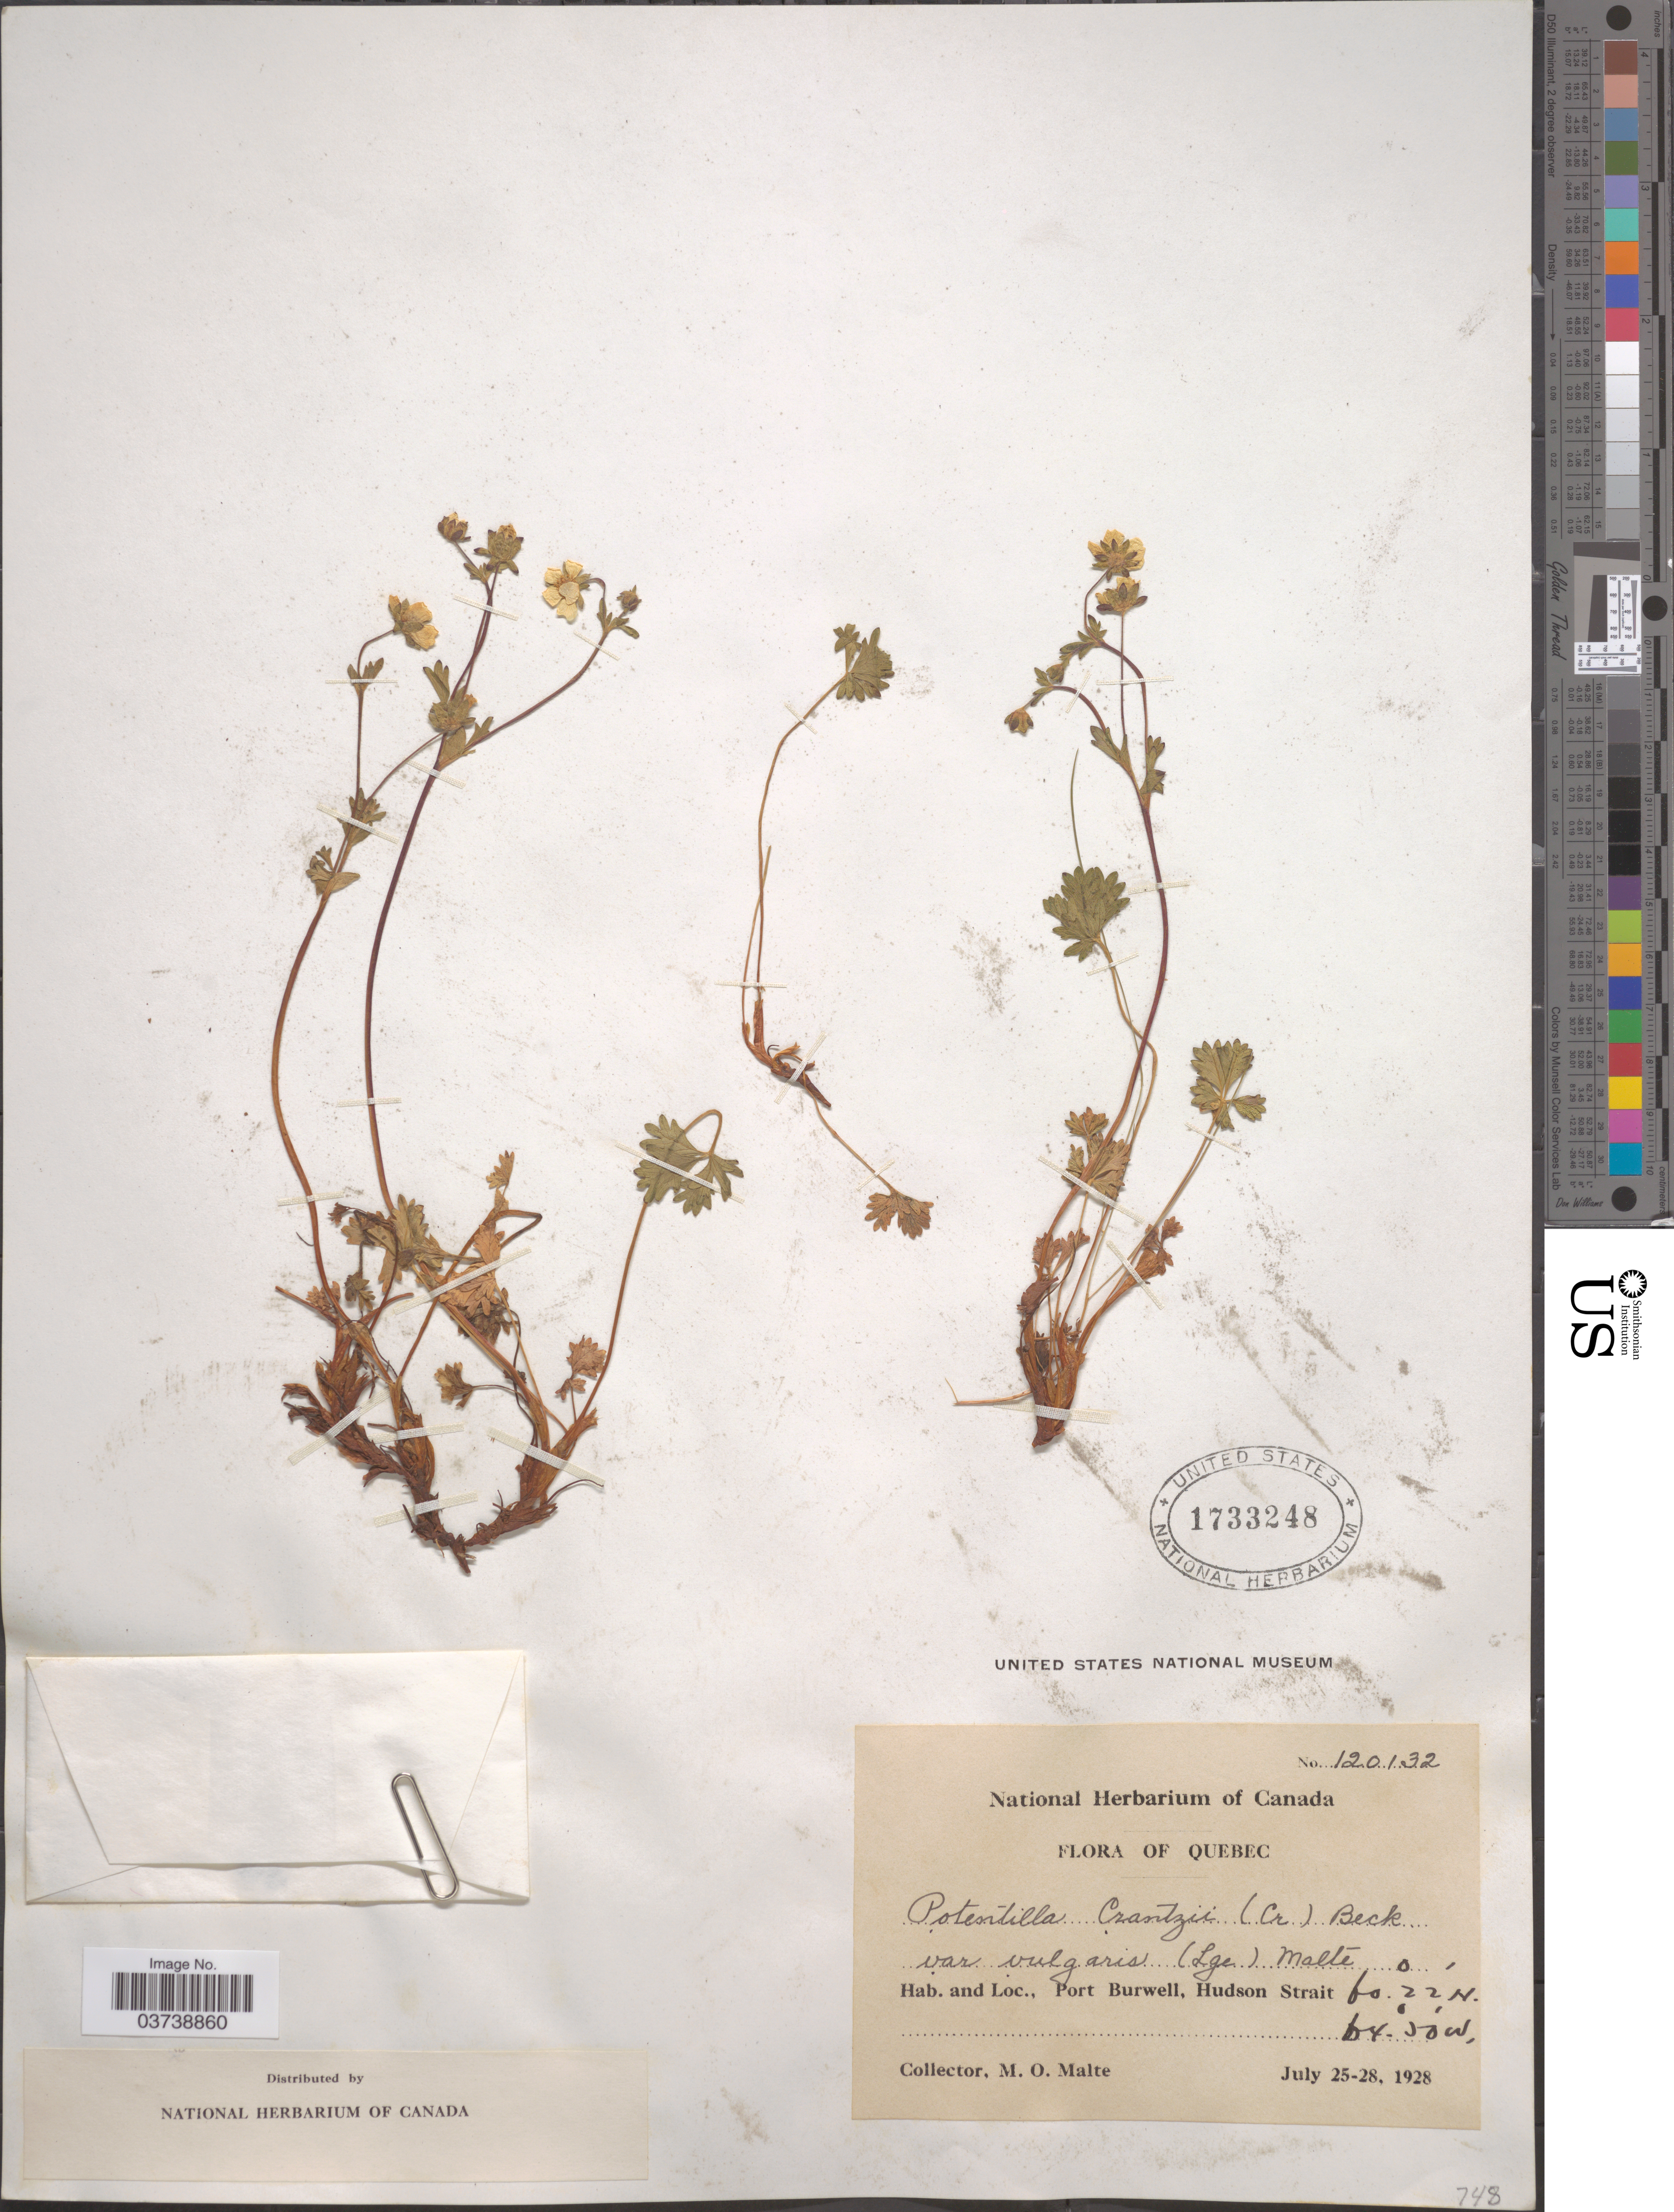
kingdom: Plantae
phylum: Tracheophyta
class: Magnoliopsida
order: Rosales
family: Rosaceae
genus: Potentilla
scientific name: Potentilla crantzii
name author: (Crantz) Beck ex Fritsch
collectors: M. O. Malte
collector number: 120132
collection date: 1928-07-25/1928-07-28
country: Canada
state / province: Quebec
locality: Port Burwell, Hudson Strait.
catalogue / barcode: US 1733248